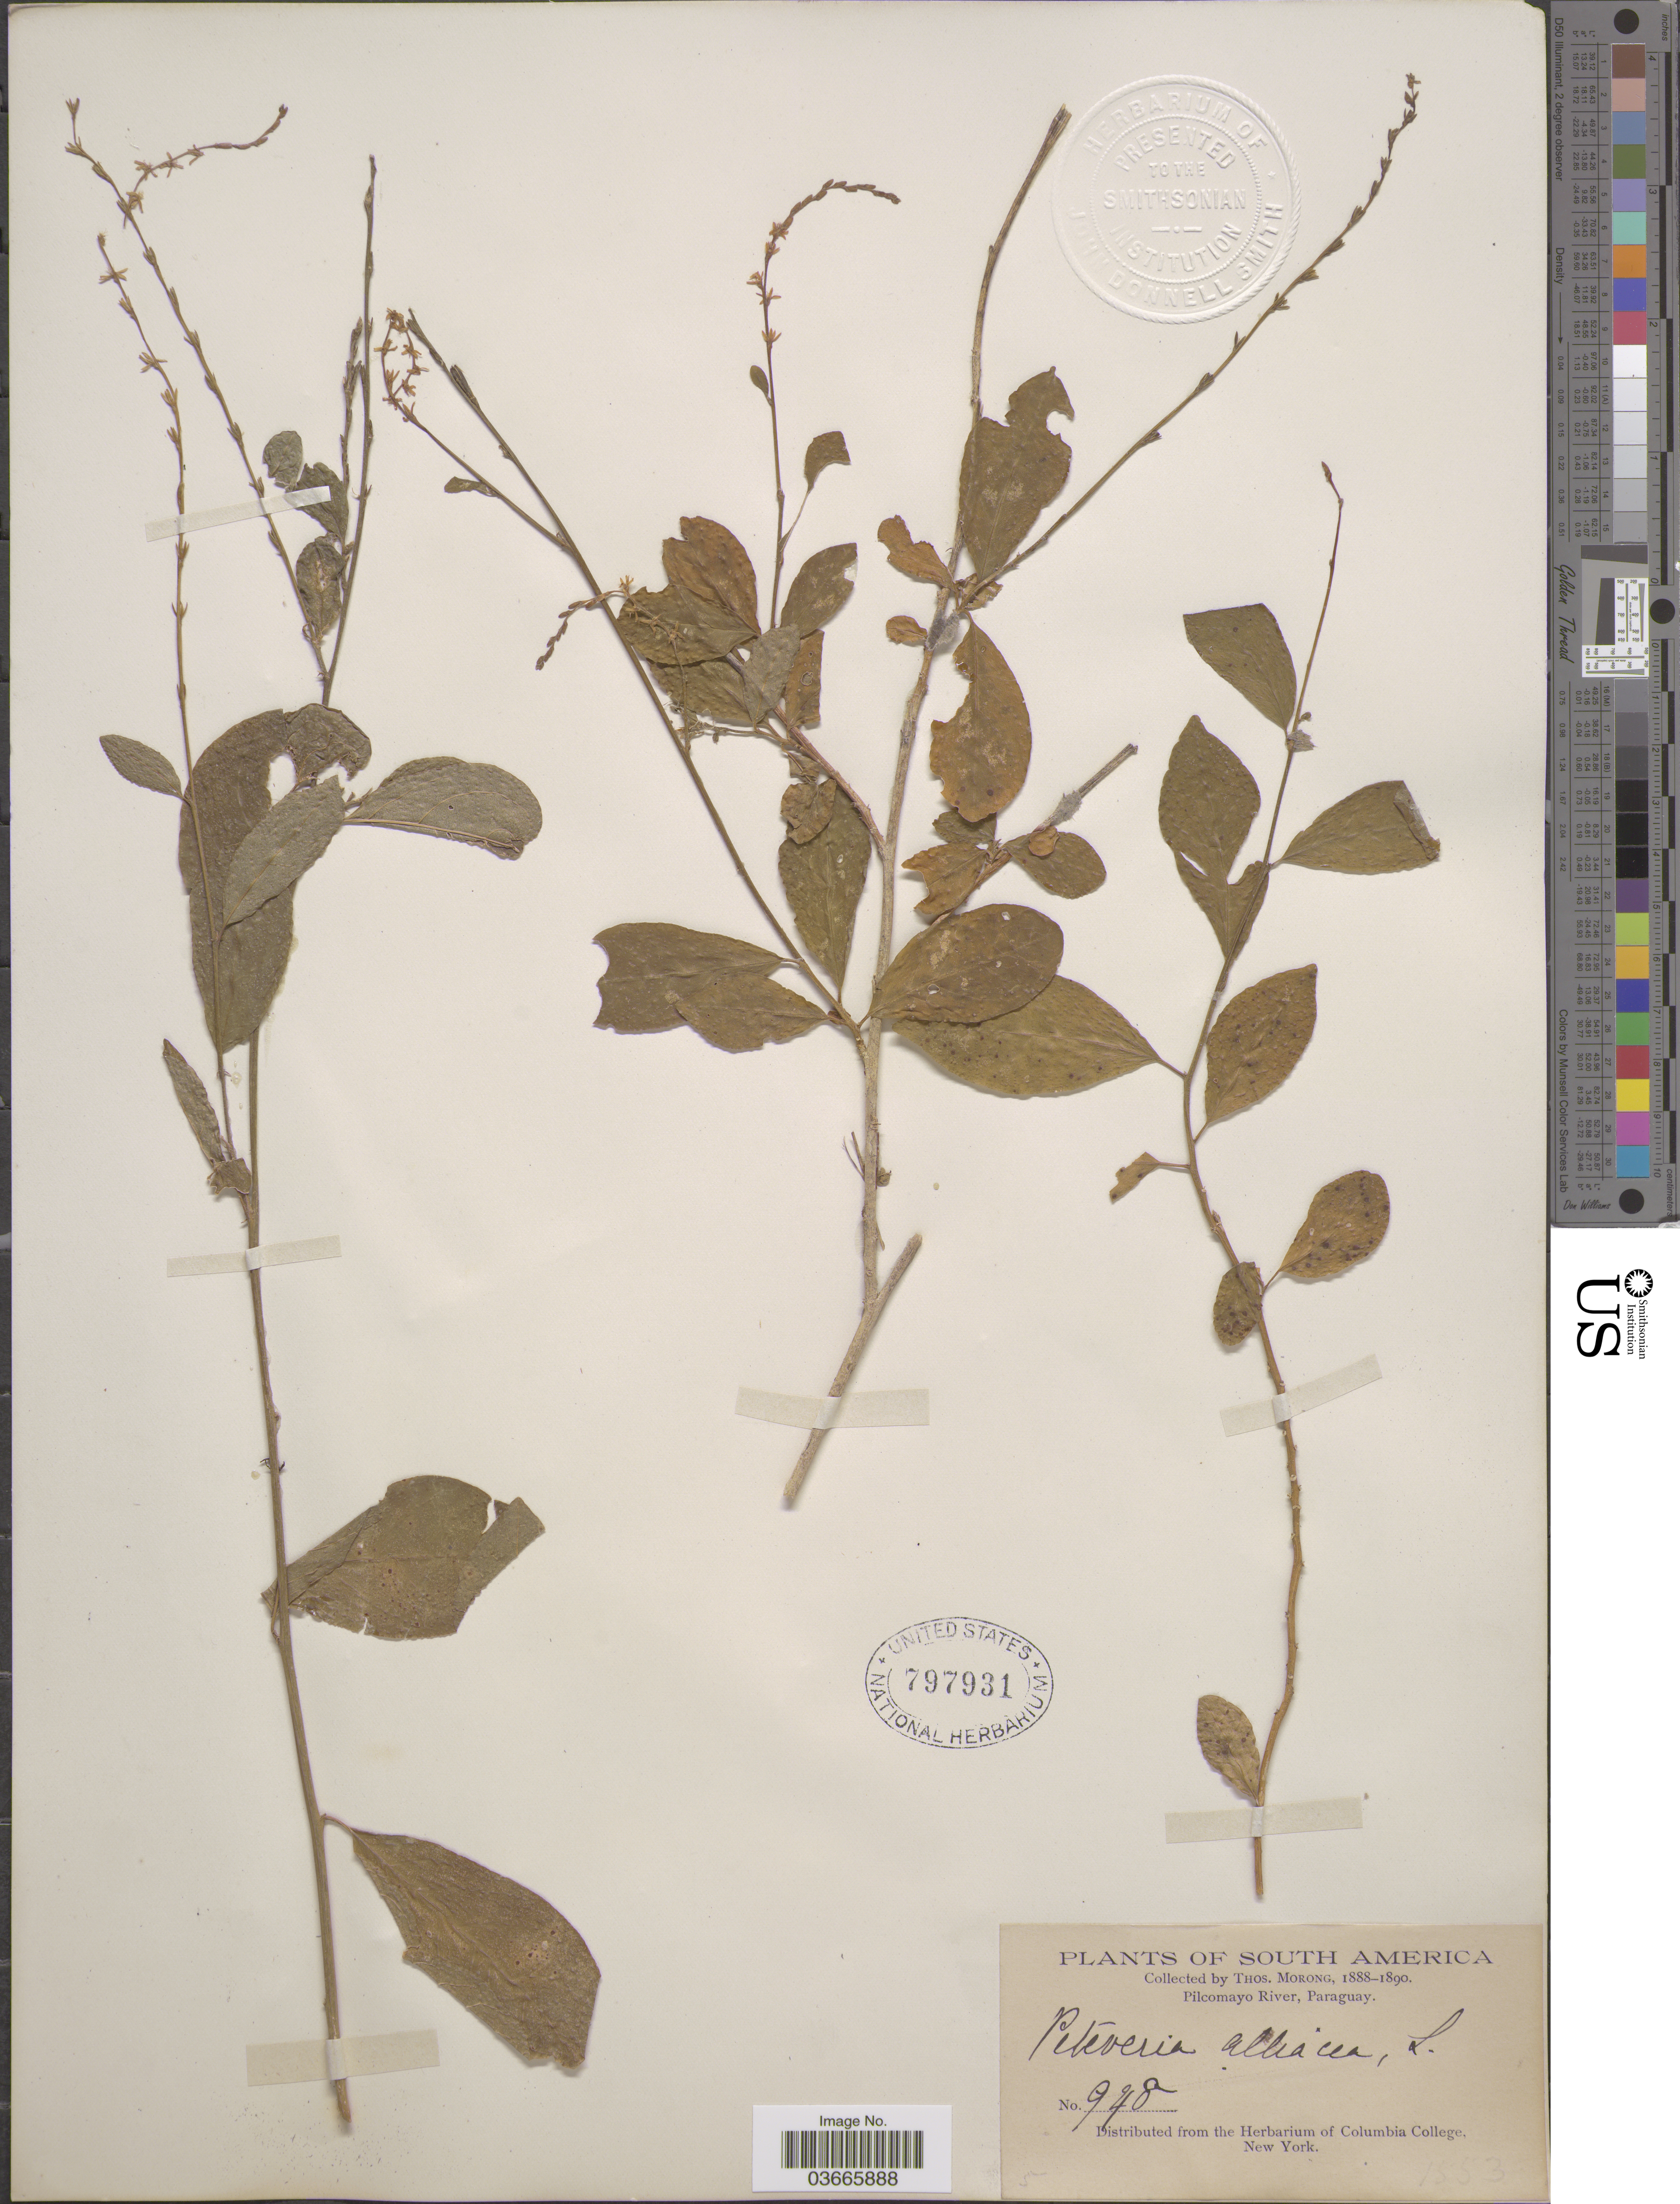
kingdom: Plantae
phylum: Tracheophyta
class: Magnoliopsida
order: Caryophyllales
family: Phytolaccaceae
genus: Petiveria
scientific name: Petiveria alliacea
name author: L.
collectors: ex herb. T. Morong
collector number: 948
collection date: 1888/1890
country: Paraguay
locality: Pilcomayo River.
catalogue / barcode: US 797931